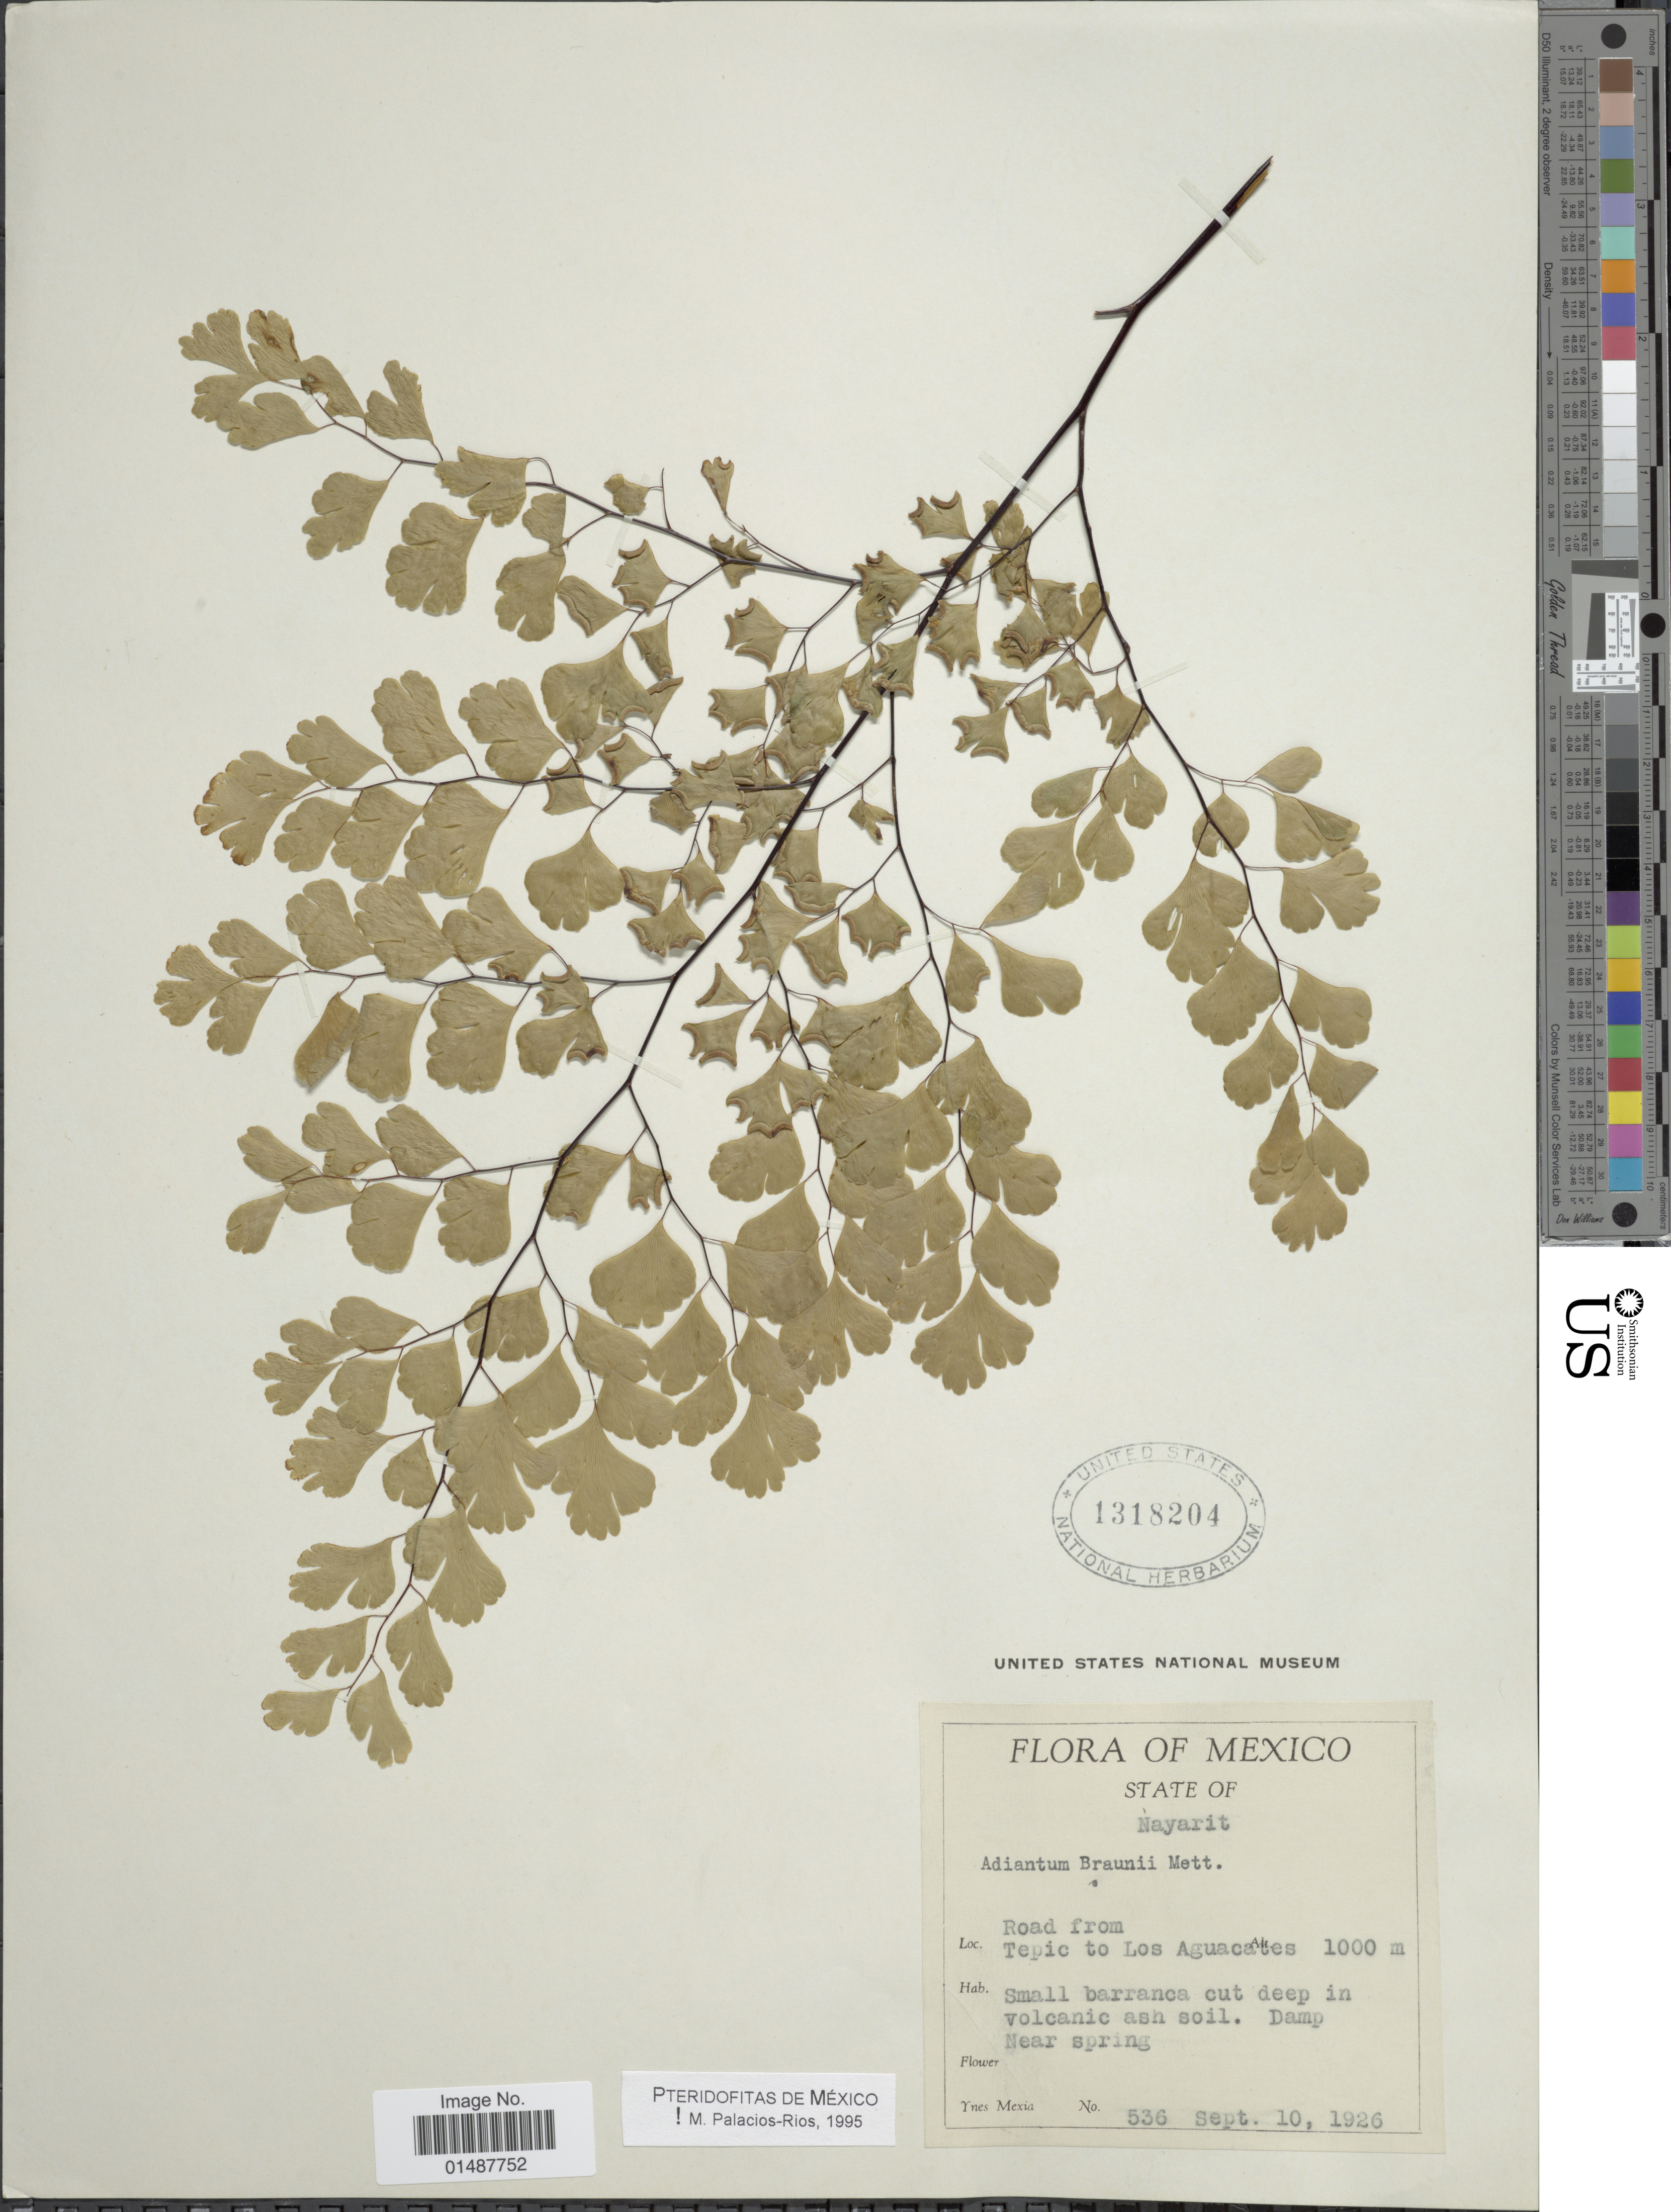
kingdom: Plantae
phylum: Tracheophyta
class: Polypodiopsida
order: Polypodiales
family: Pteridaceae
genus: Adiantum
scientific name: Adiantum braunii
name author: Mett. ex Kuhn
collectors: Y. Mexia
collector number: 536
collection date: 1926-09-10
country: Mexico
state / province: Nayarit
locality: Road from Tepic to Los Aguacates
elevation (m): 1000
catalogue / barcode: US 1318204